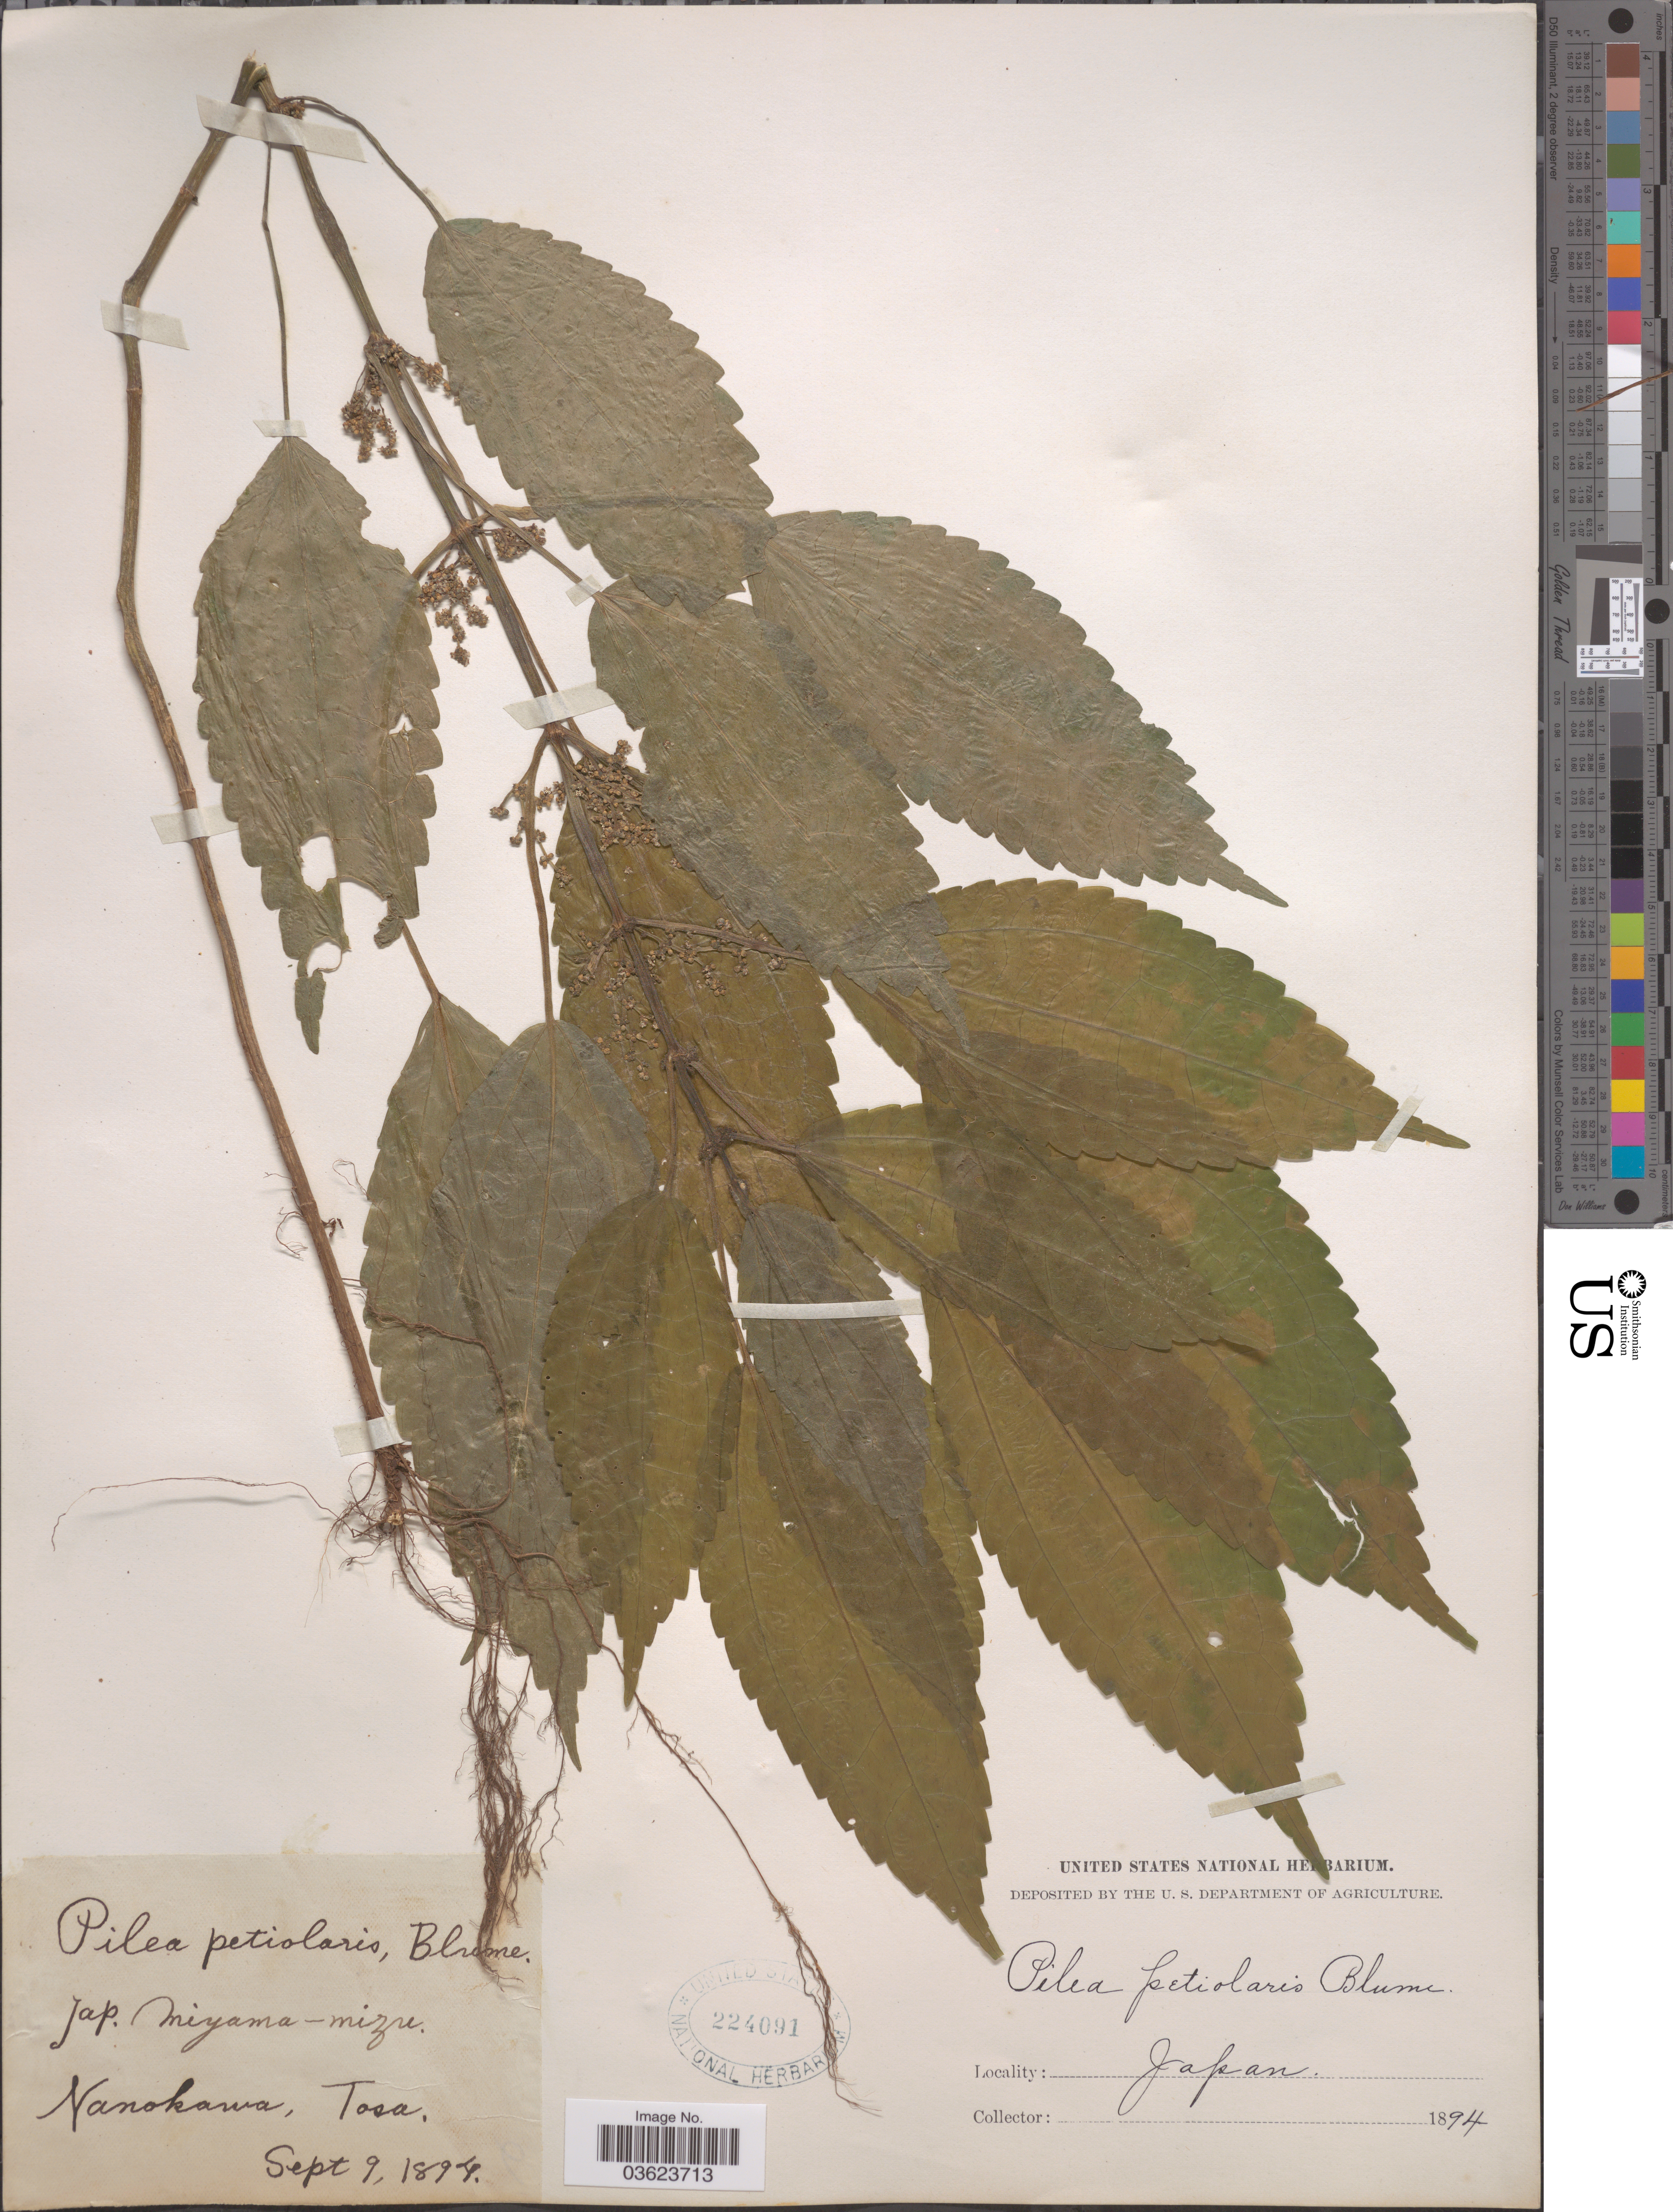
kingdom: Plantae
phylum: Tracheophyta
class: Magnoliopsida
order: Rosales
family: Urticaceae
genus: Pilea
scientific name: Pilea petiolaris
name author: Wedd.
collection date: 1894-09-09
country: Japan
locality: Nanokawa, Tosa.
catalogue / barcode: US 224091